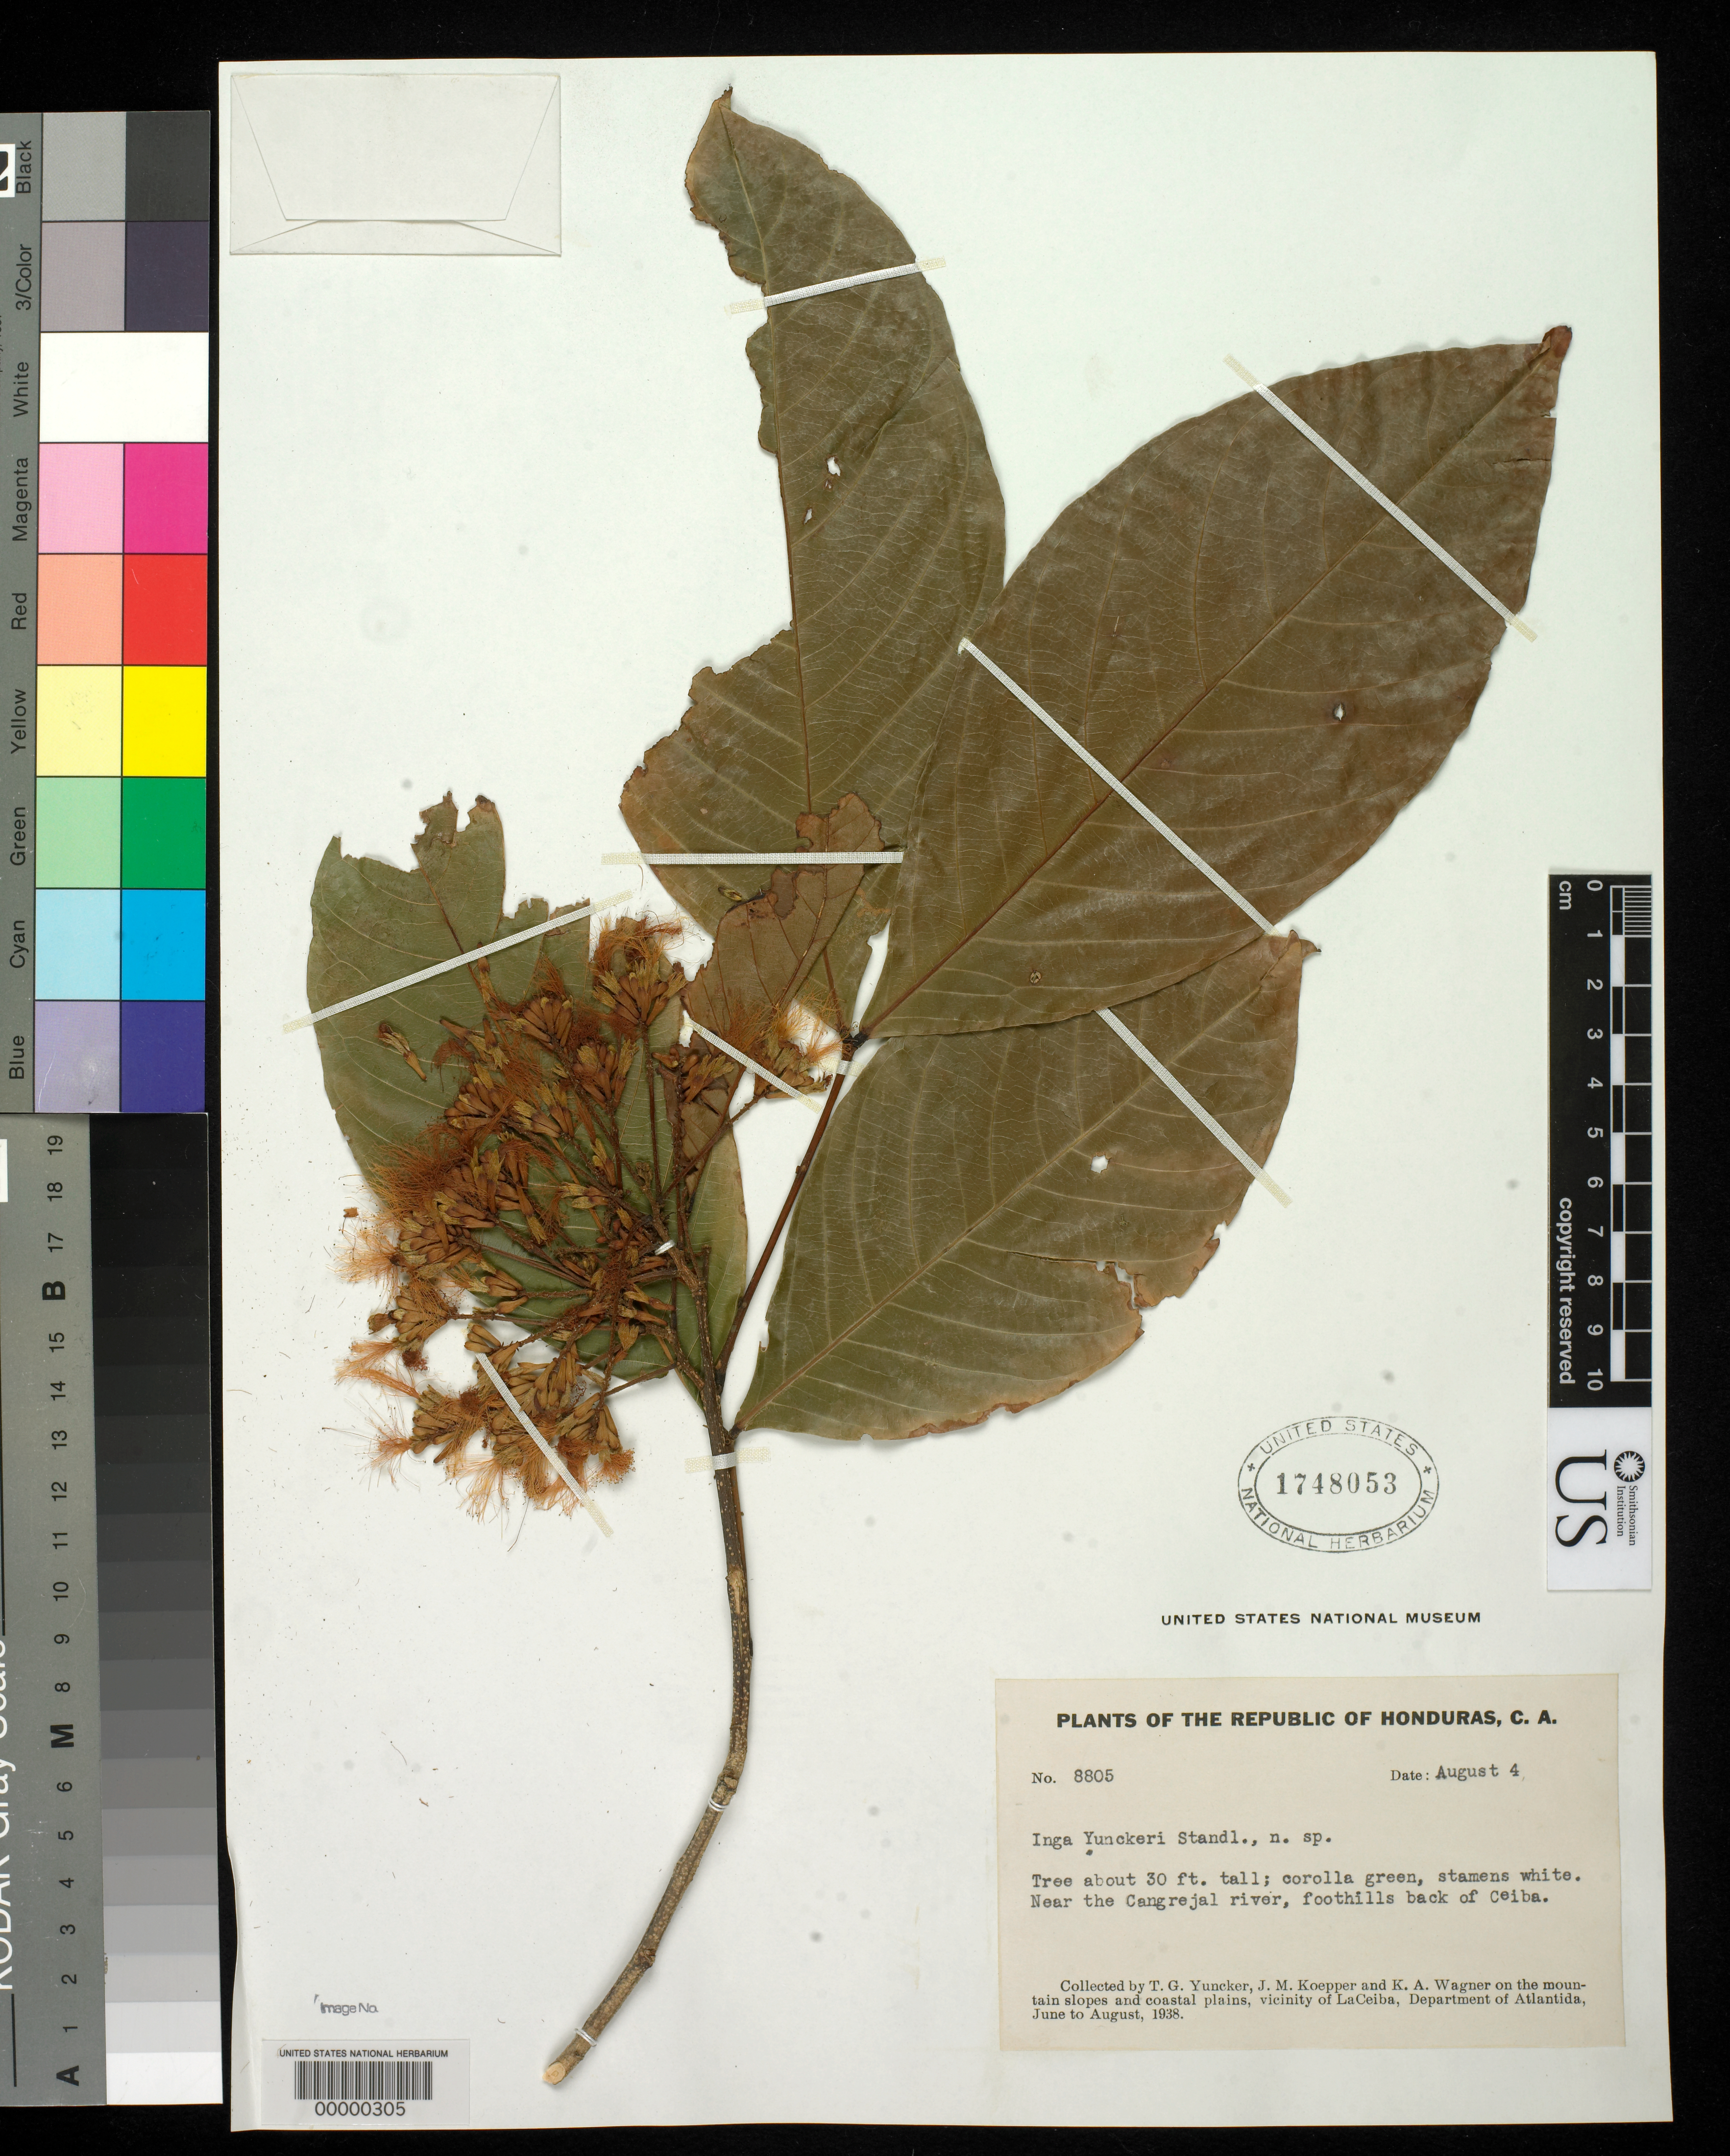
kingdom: Plantae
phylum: Tracheophyta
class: Magnoliopsida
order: Fabales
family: Fabaceae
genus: Inga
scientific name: Inga yunckeri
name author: Standl. in Yunck.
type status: Isotype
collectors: T. G. Yuncker, J. M. Koepper & K. A. Wagner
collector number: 8805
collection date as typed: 04 Aug 1938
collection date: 1938-08-04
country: Honduras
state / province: Atlántida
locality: Near La Ceiba.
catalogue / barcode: US 1748053